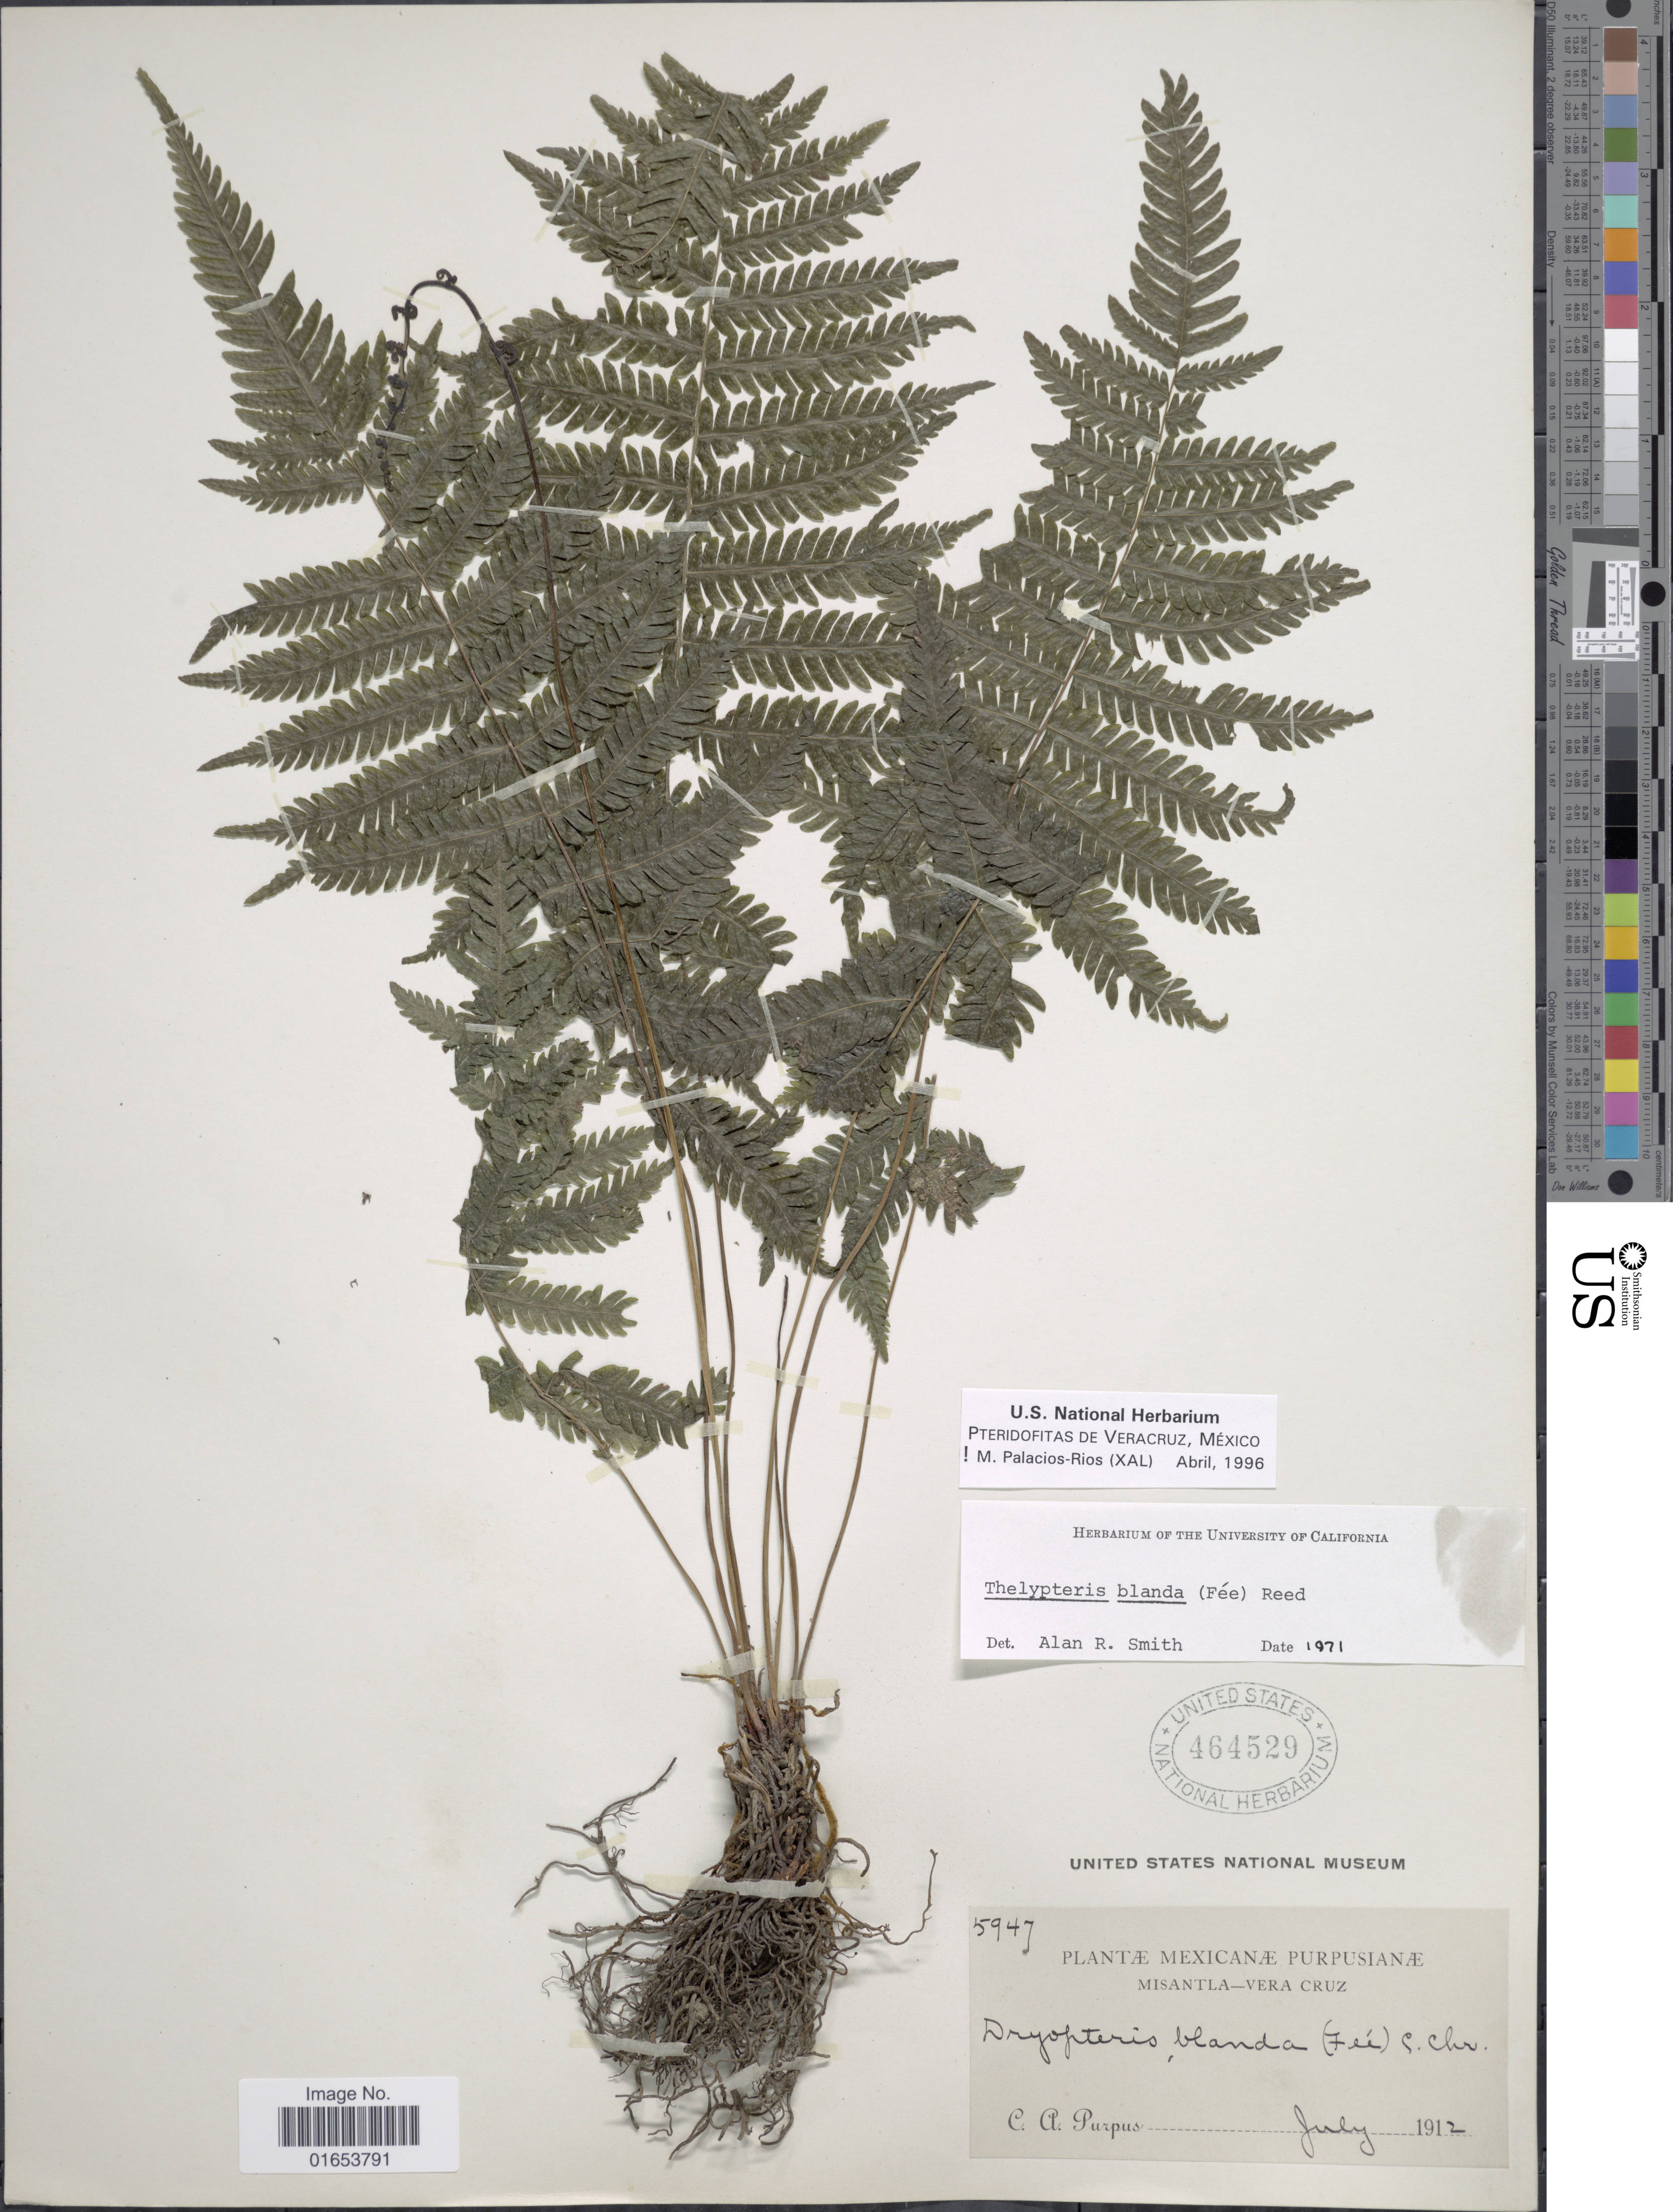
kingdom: Plantae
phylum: Tracheophyta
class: Polypodiopsida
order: Polypodiales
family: Thelypteridaceae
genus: Goniopteris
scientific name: Goniopteris blanda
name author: (Fée) Salino & T.E. Almeida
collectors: C. A. Purpus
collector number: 5947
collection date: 1912-07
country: Mexico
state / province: Veracruz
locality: Mexicanae, Misantla- Vera Cruz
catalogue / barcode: US 464529